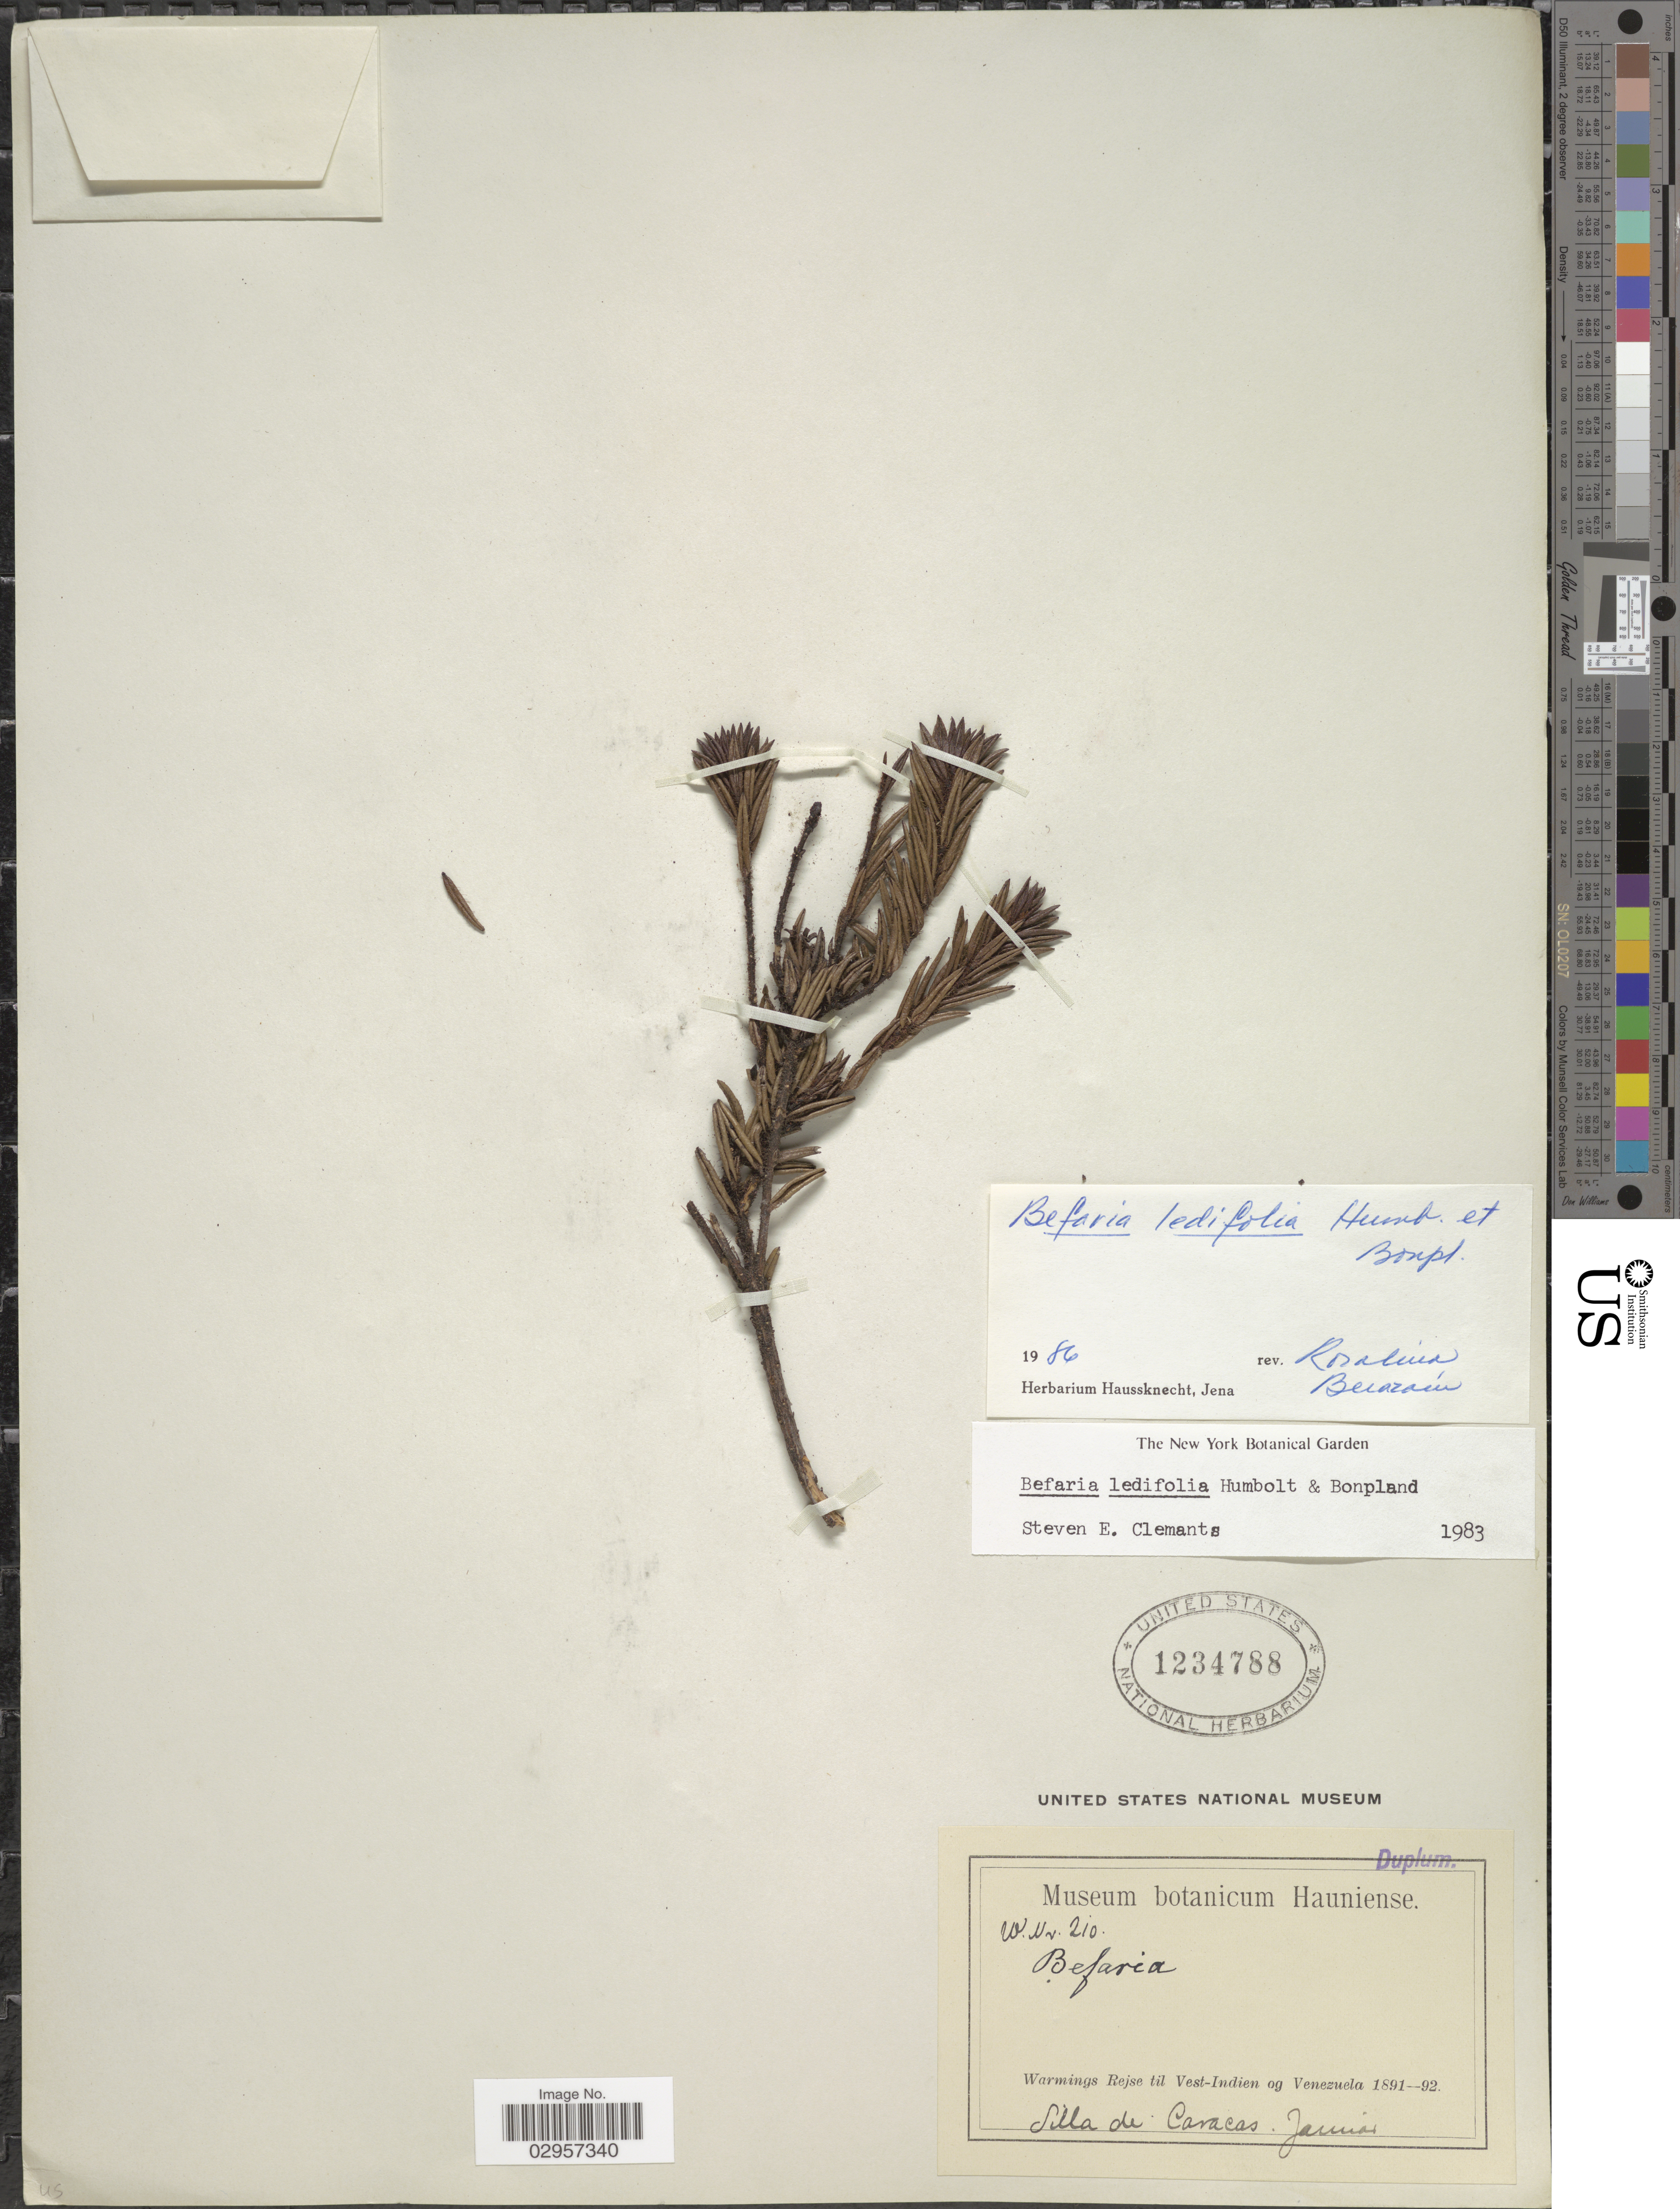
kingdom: Plantae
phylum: Tracheophyta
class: Magnoliopsida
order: Ericales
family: Ericaceae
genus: Befaria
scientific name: Befaria ledifolia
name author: Bonpl.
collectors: -. Warmings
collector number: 210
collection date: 1891-01/1892-01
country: Venezuela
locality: Vest-Indien og Venezuela, Silla de Caracas.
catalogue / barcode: US 1234788